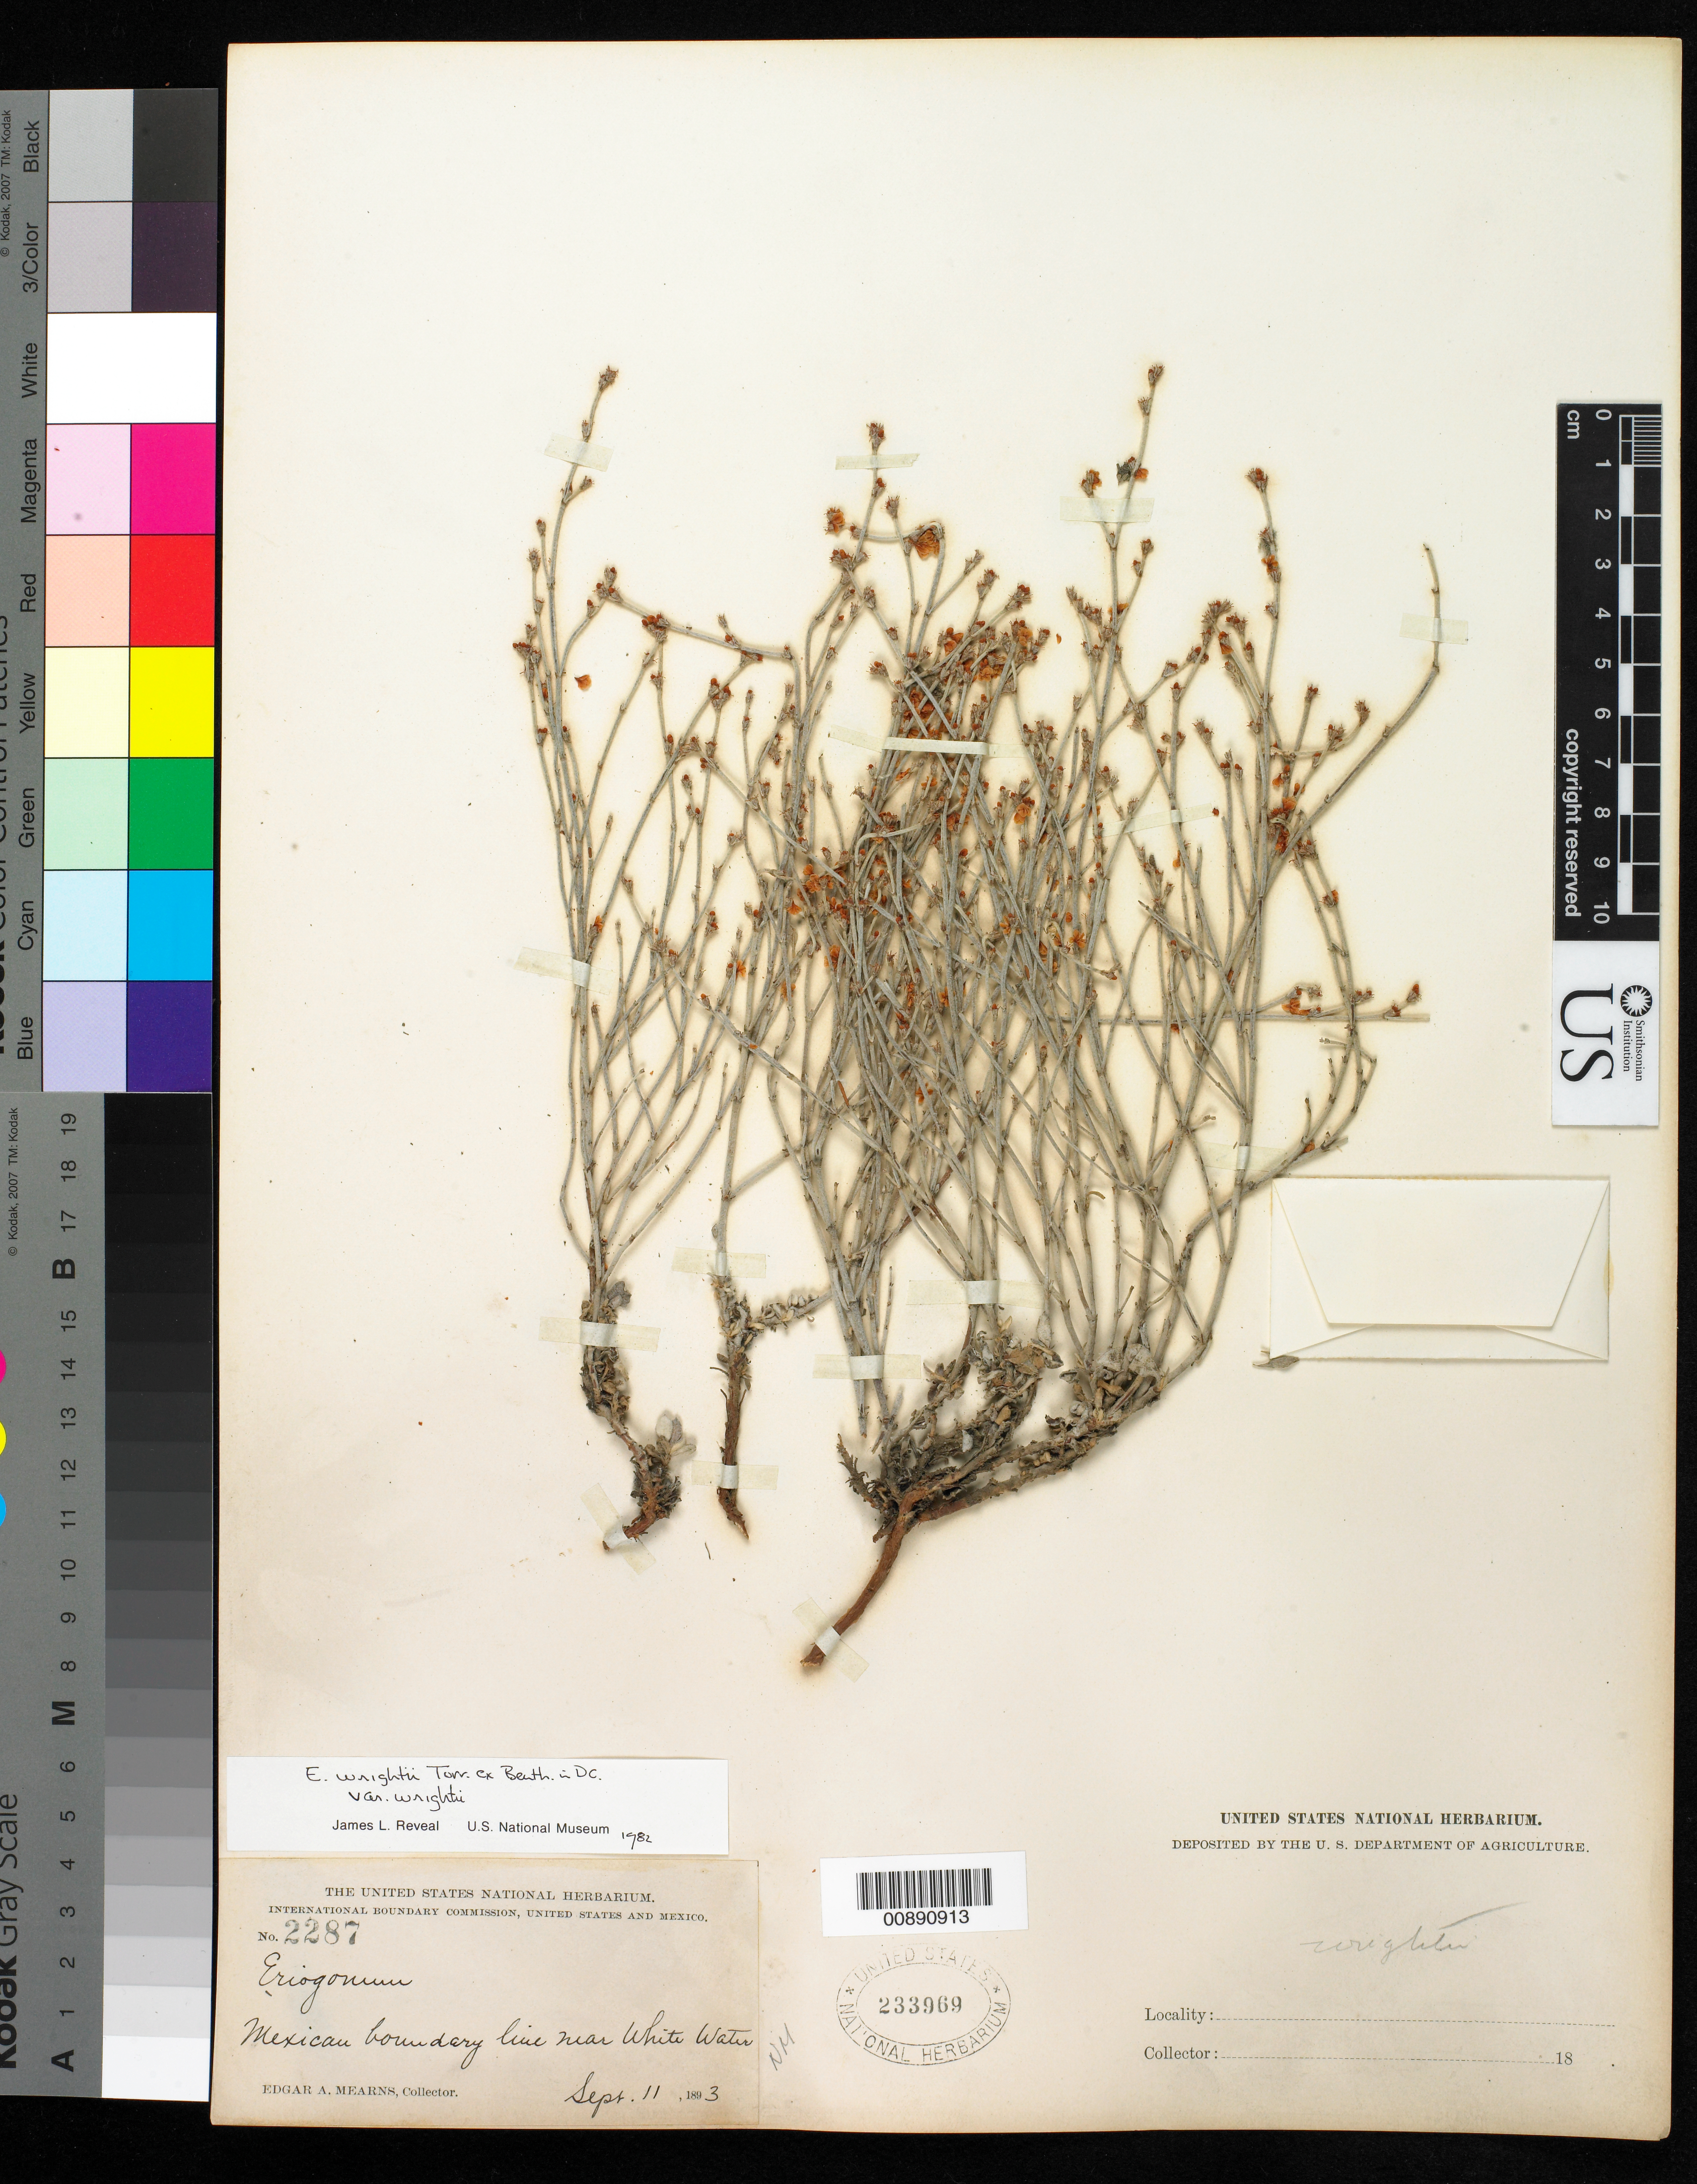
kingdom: Plantae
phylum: Tracheophyta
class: Magnoliopsida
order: Caryophyllales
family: Polygonaceae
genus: Eriogonum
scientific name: Eriogonum wrightii var. wrightii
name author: Torr. ex Benth.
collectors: E. A. Mearns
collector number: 2287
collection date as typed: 11 Sep 1893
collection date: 1893-09-11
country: United States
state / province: New Mexico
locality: Mexican Boundary Line near White Water.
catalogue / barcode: US 233969